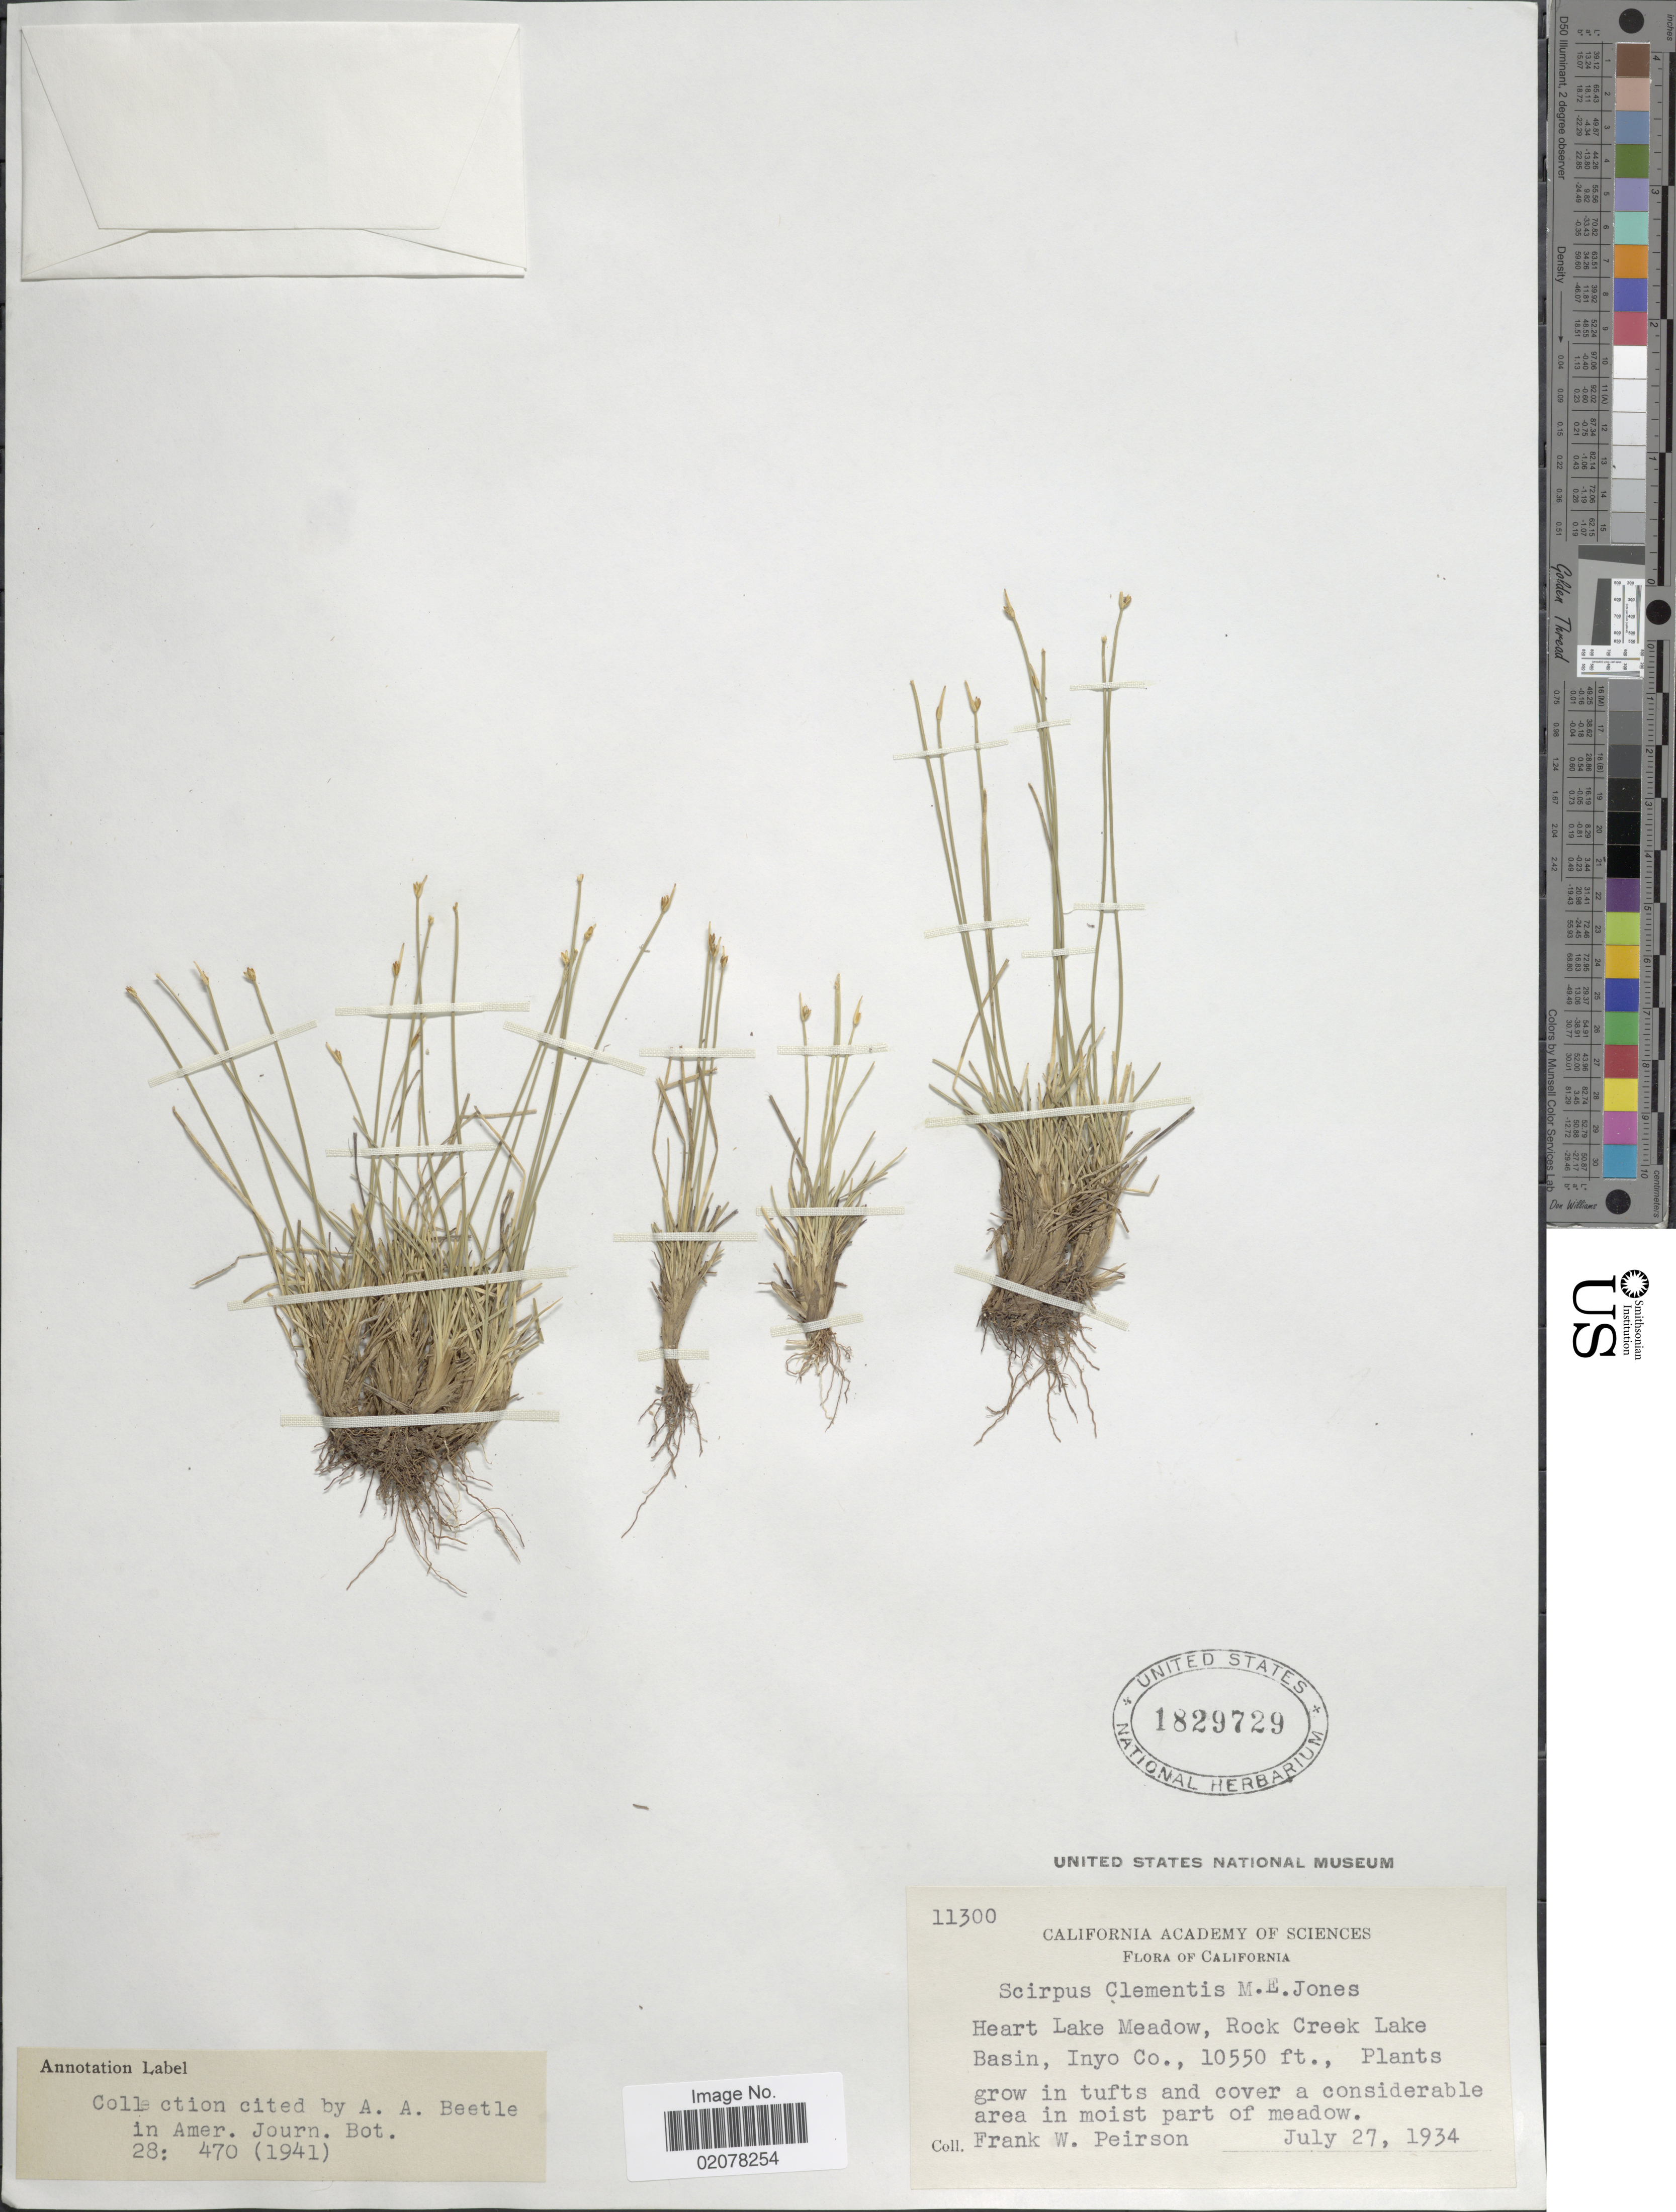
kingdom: Plantae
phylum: Tracheophyta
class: Liliopsida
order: Poales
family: Cyperaceae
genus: Oreobolopsis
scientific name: Oreobolopsis clementis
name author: (M.E. Jones) Dhooge & Goetgh.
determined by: Strong, Mark T., (BOT), Smithsonian Institution - National Museum of Natural History (UNITED STATES)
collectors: F. Peirson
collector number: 11300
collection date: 1934-07-27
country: United States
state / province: California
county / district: Inyo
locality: Hear Lake Meadow, Rock Creek Lake Basin, Inyo Co., in tuft and cover a considerable area in moist part of meadow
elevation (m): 3216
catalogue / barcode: US 1829729